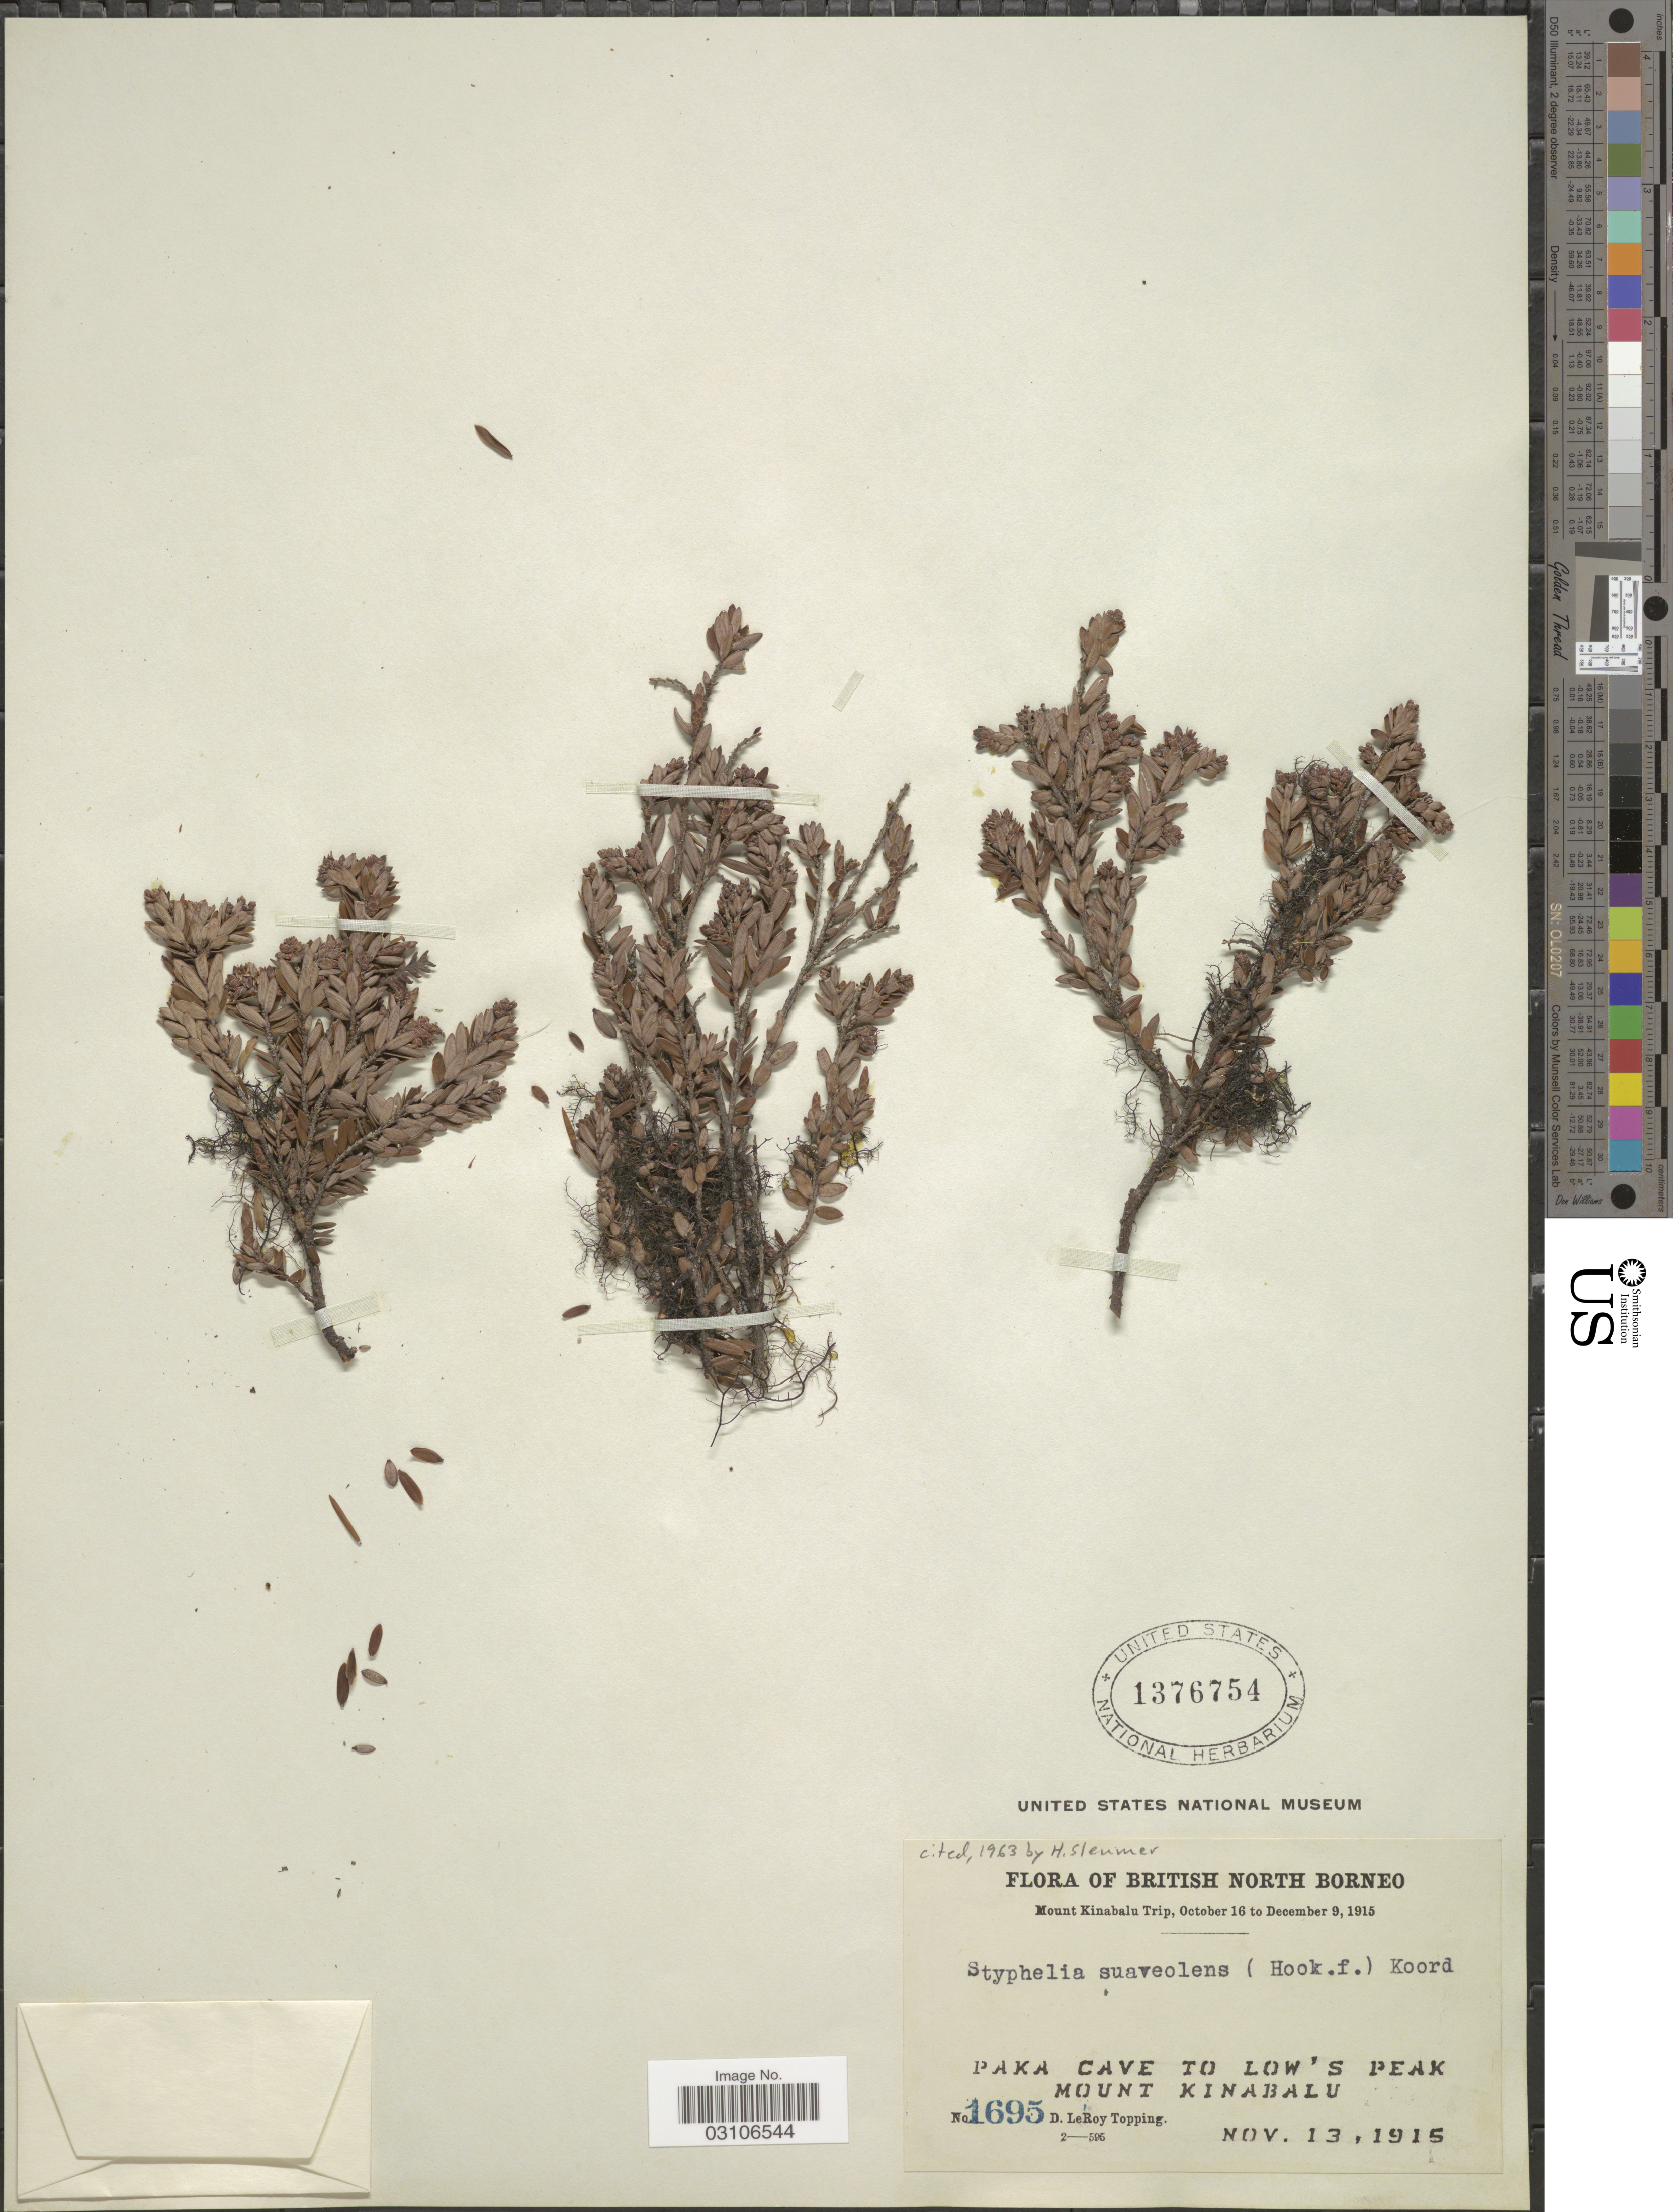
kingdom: Plantae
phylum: Tracheophyta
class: Magnoliopsida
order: Ericales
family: Ericaceae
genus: Styphelia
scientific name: Styphelia suaveolens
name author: (Hook. f.) Warb. ex P. Sarasin & Sarasin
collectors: D. L. Topping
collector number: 1695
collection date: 1915-11-13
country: Malaysia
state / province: Sabah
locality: British North Borneo. Paka Cave to Low's Peak Mount Kinabalu.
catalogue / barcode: US 1376754